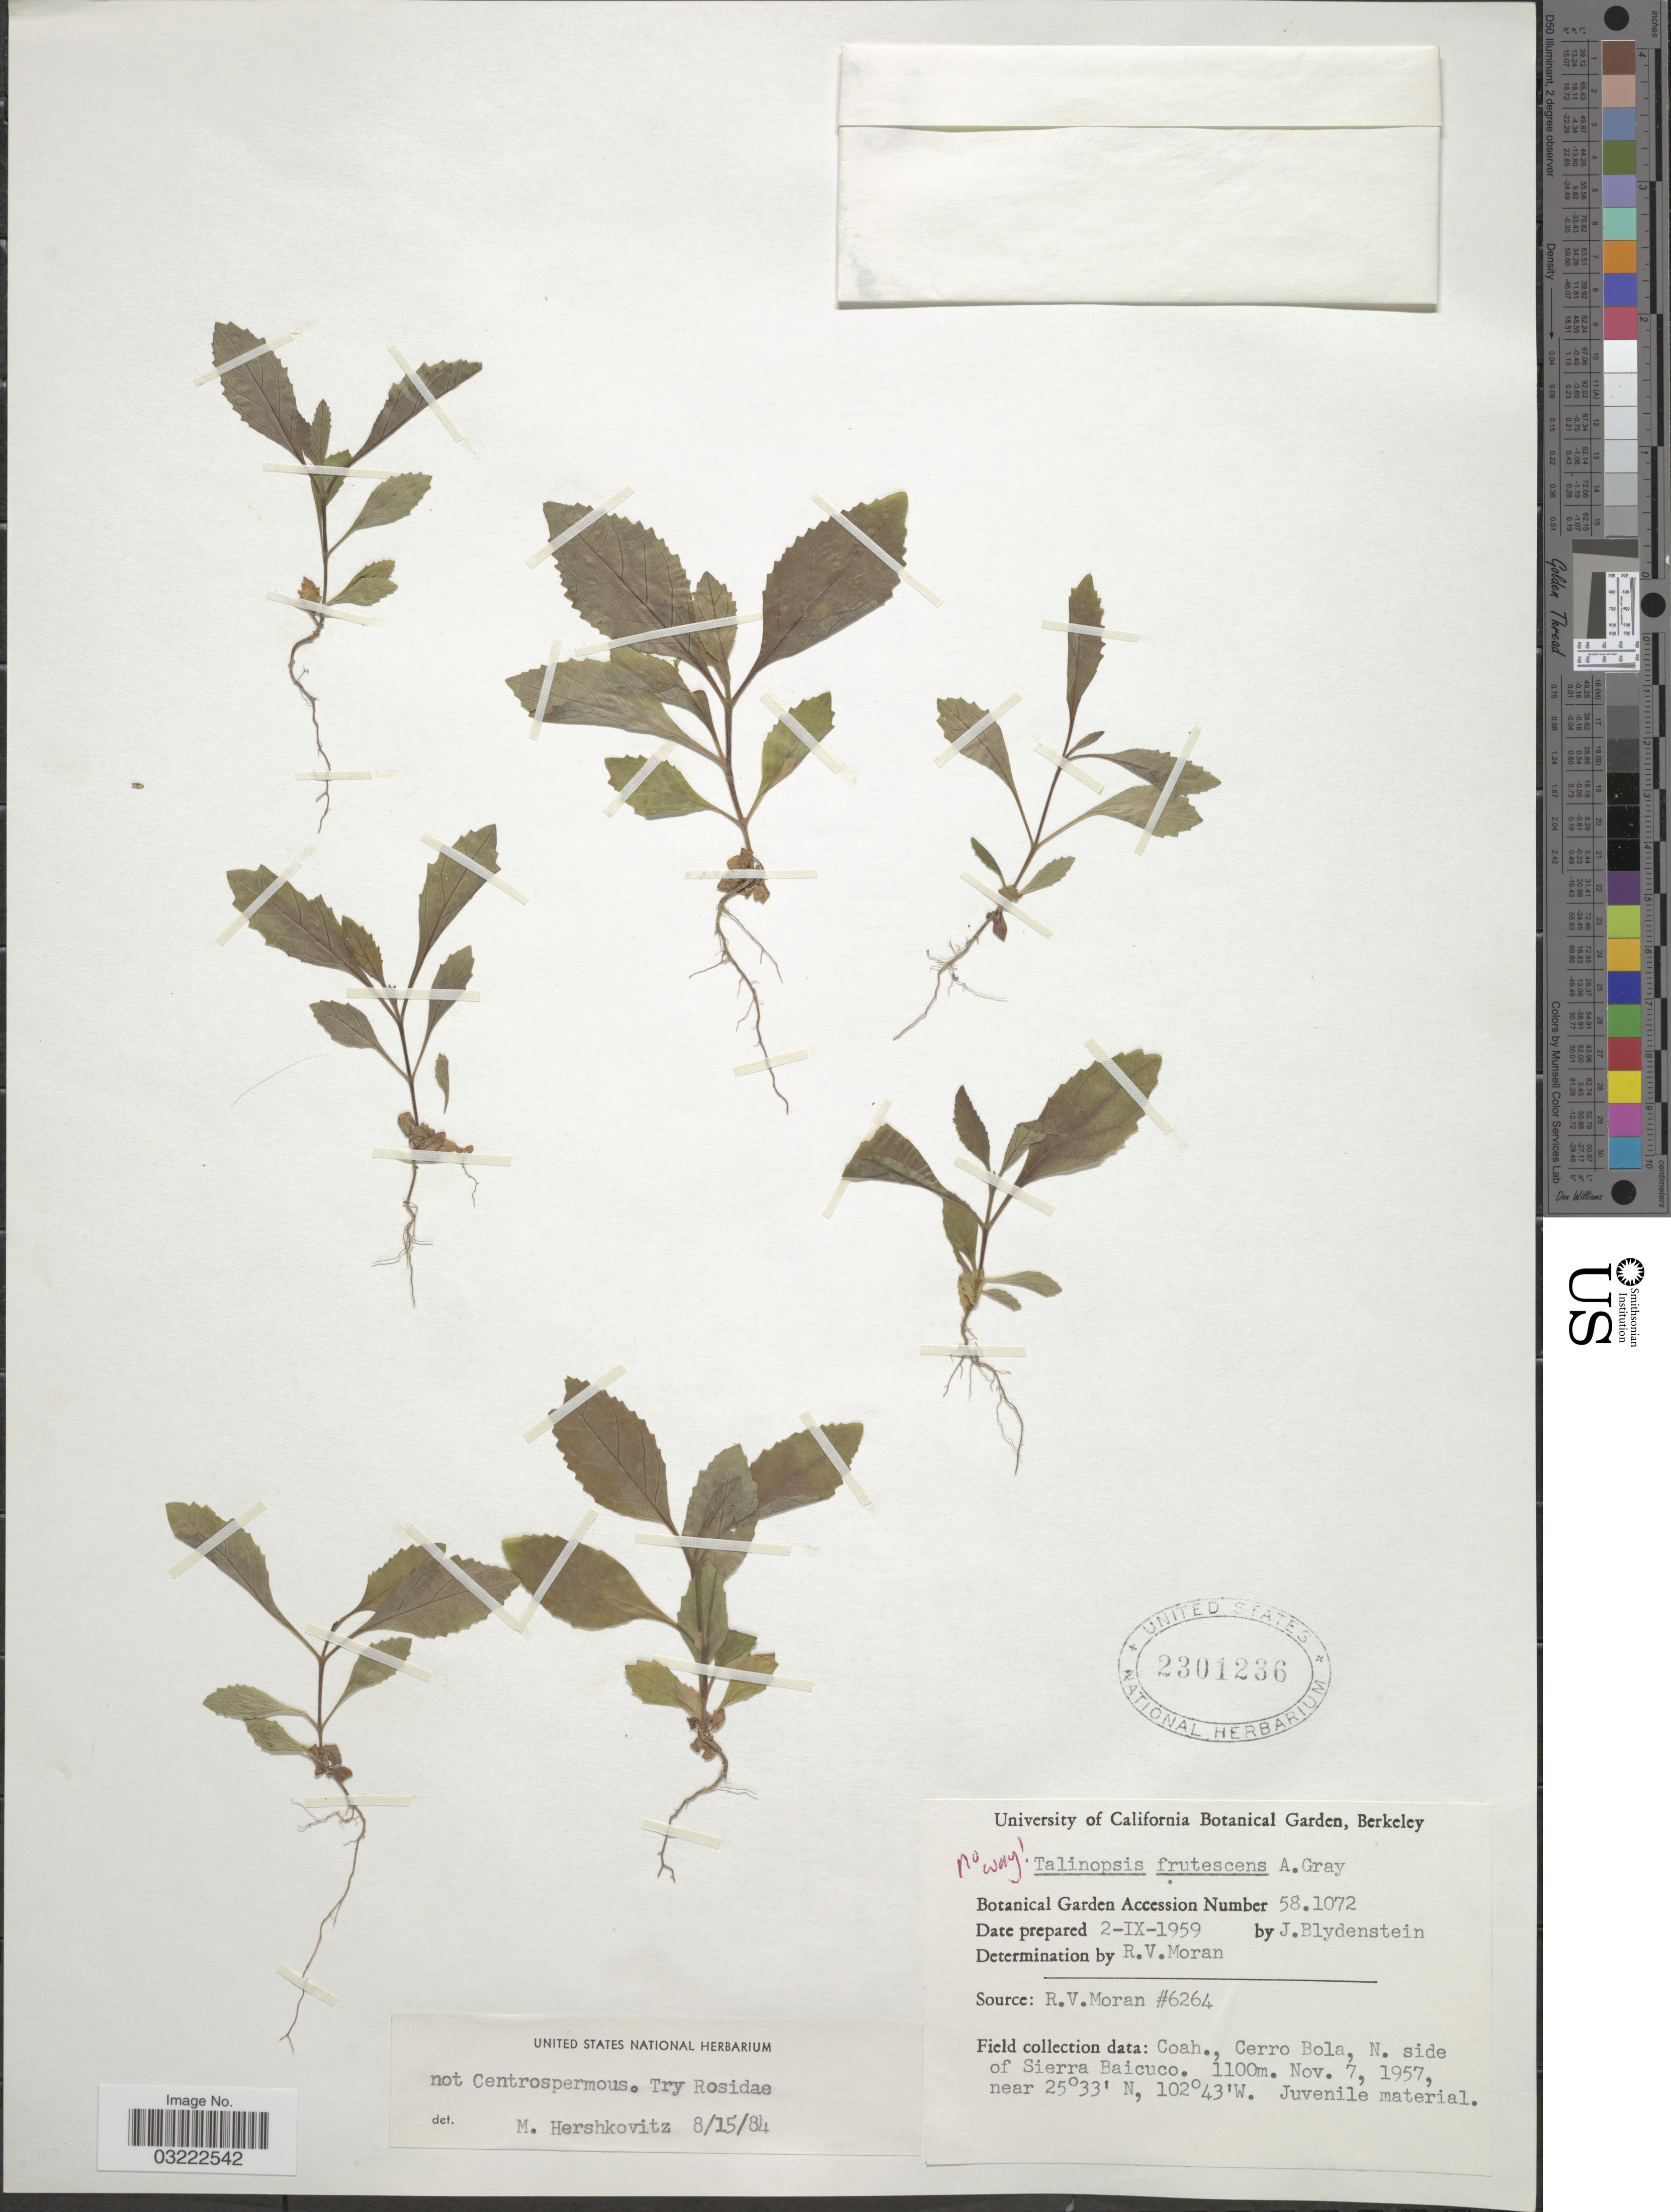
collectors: J. Blydenstein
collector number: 581072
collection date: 1959-09-02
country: United States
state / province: California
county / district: Alameda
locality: University of California Botanical Garden, Berkeley.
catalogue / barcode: US 2301236